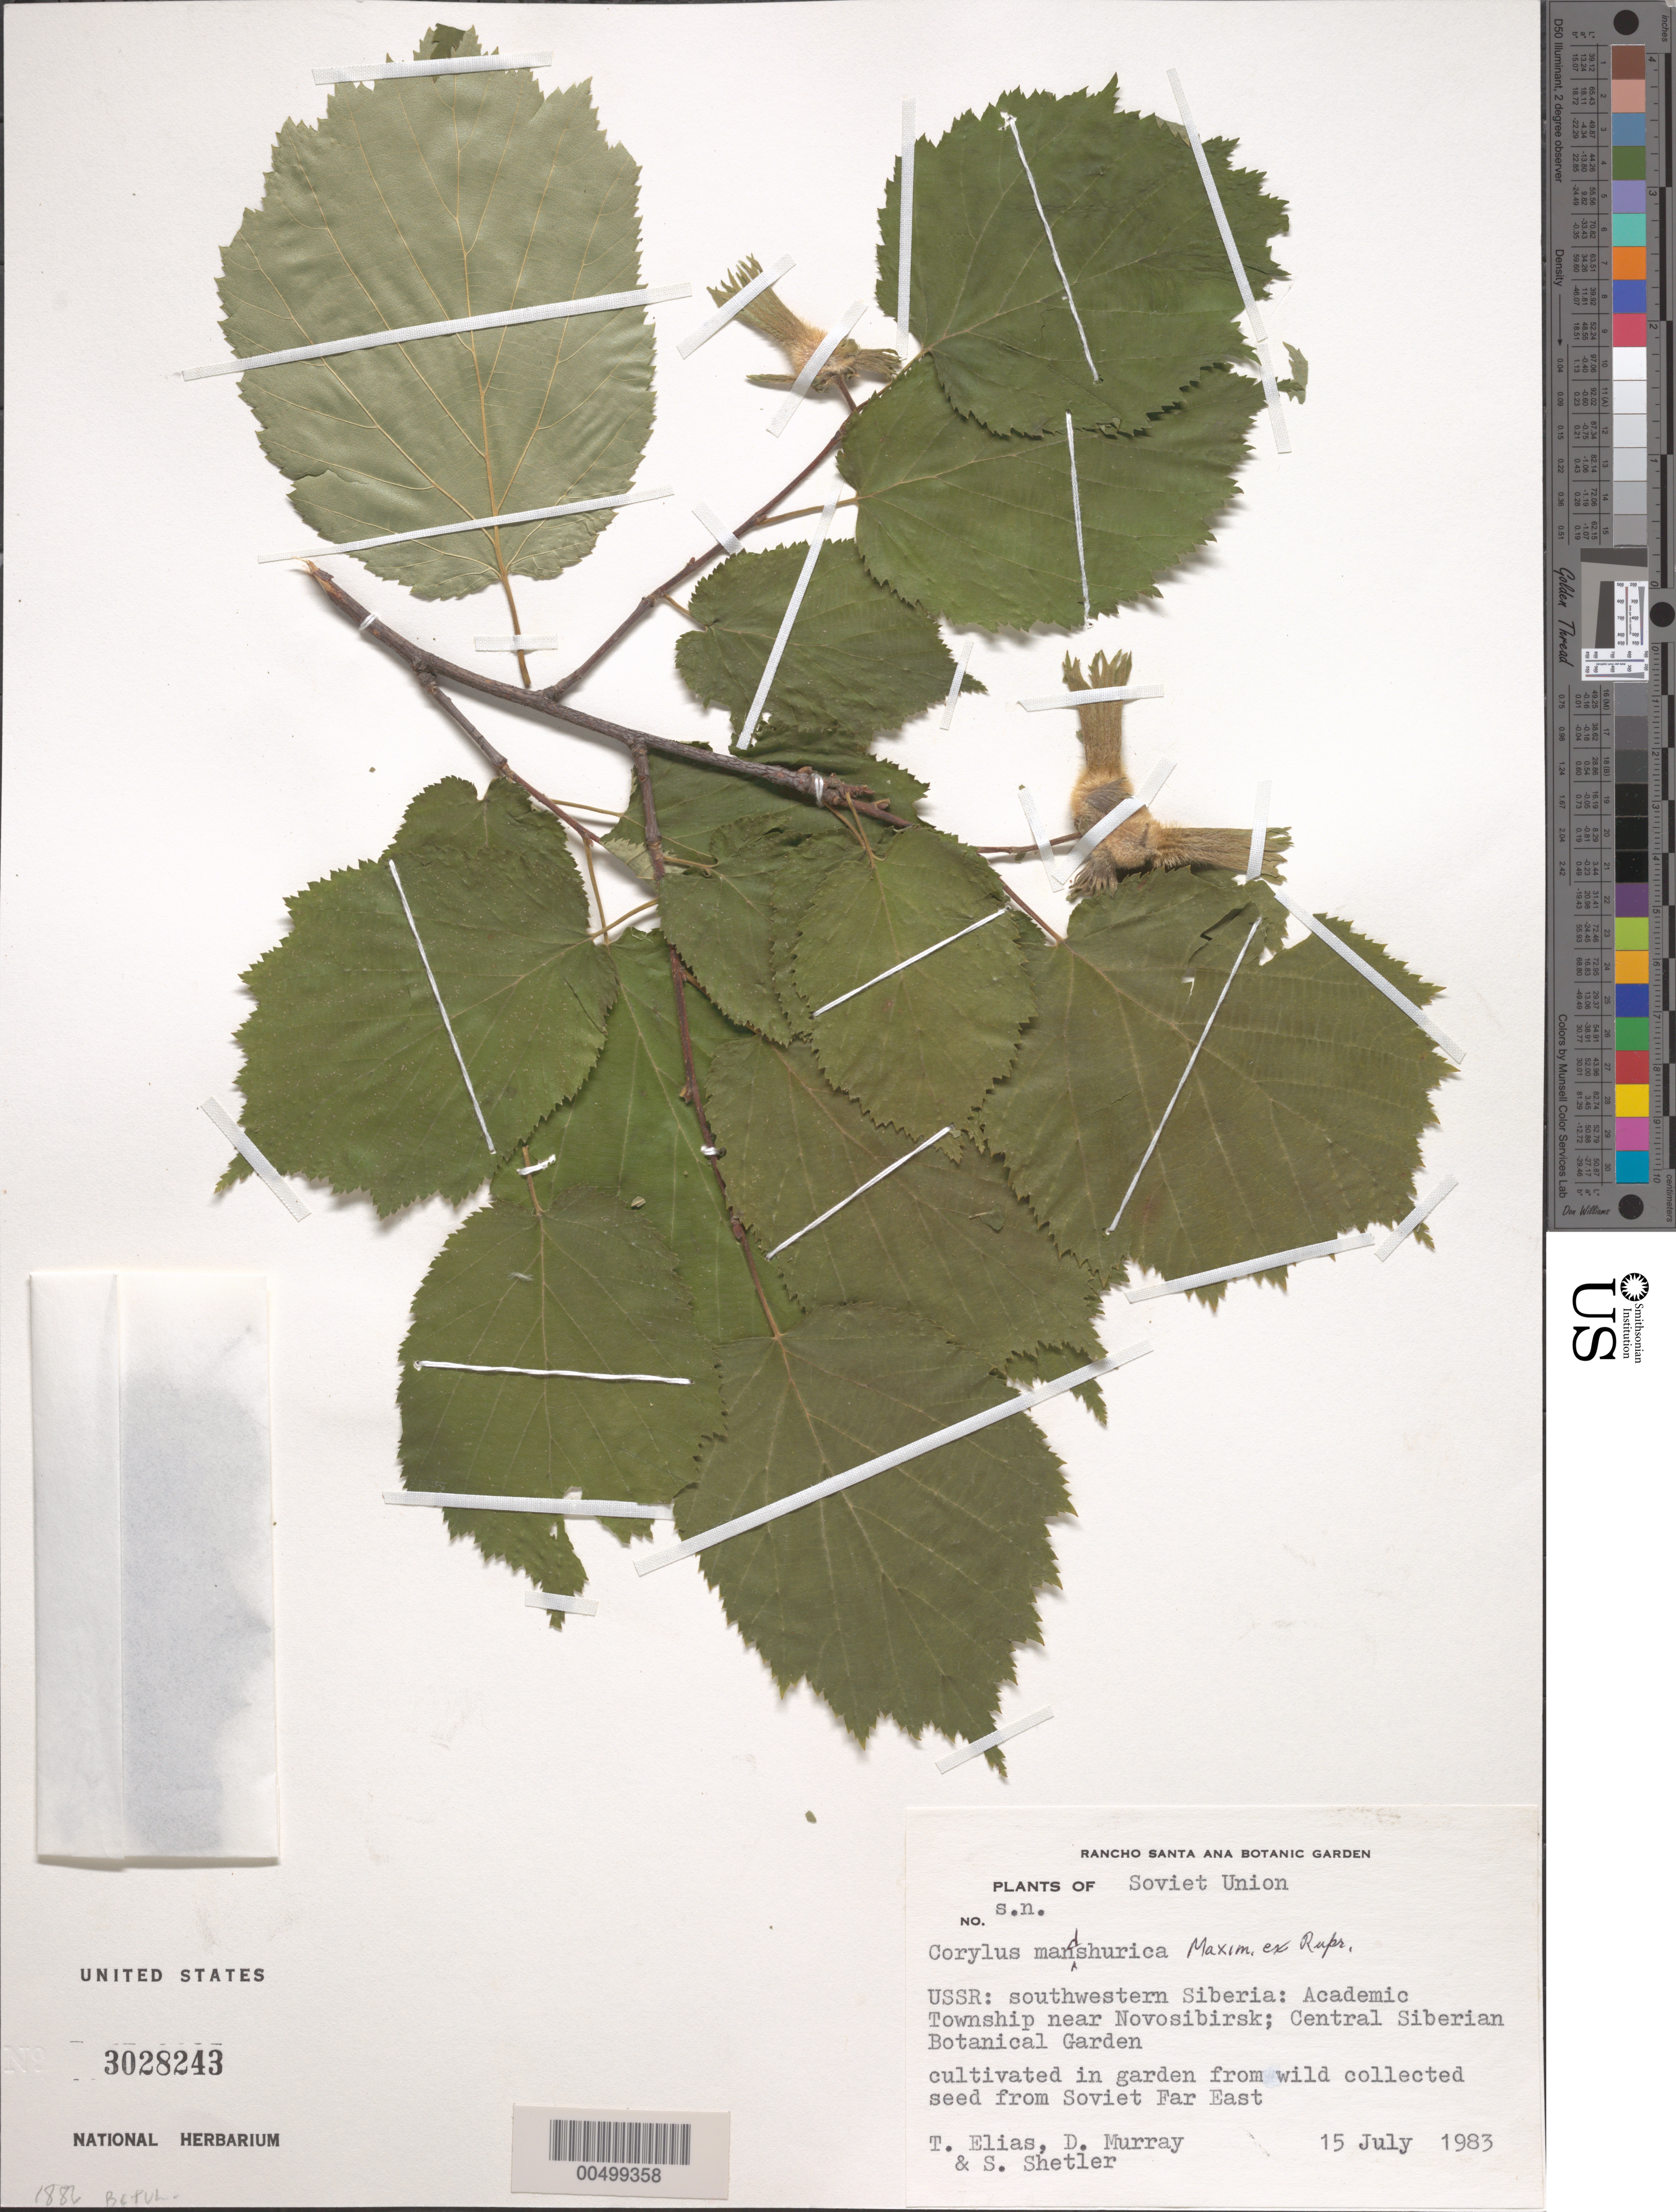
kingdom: Plantae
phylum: Tracheophyta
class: Magnoliopsida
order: Fagales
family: Betulaceae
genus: Corylus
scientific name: Corylus mandshurica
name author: Maxim. ex Rupr.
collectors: T. Elias, S. Shetler & D. F. Murray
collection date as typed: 15 Jul 1983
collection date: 1983-07-15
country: Russian Federation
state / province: Novosibirsk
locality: Academic Township near Novosibirsk; Central Siberian Botanical Garden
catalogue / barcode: US 3028243